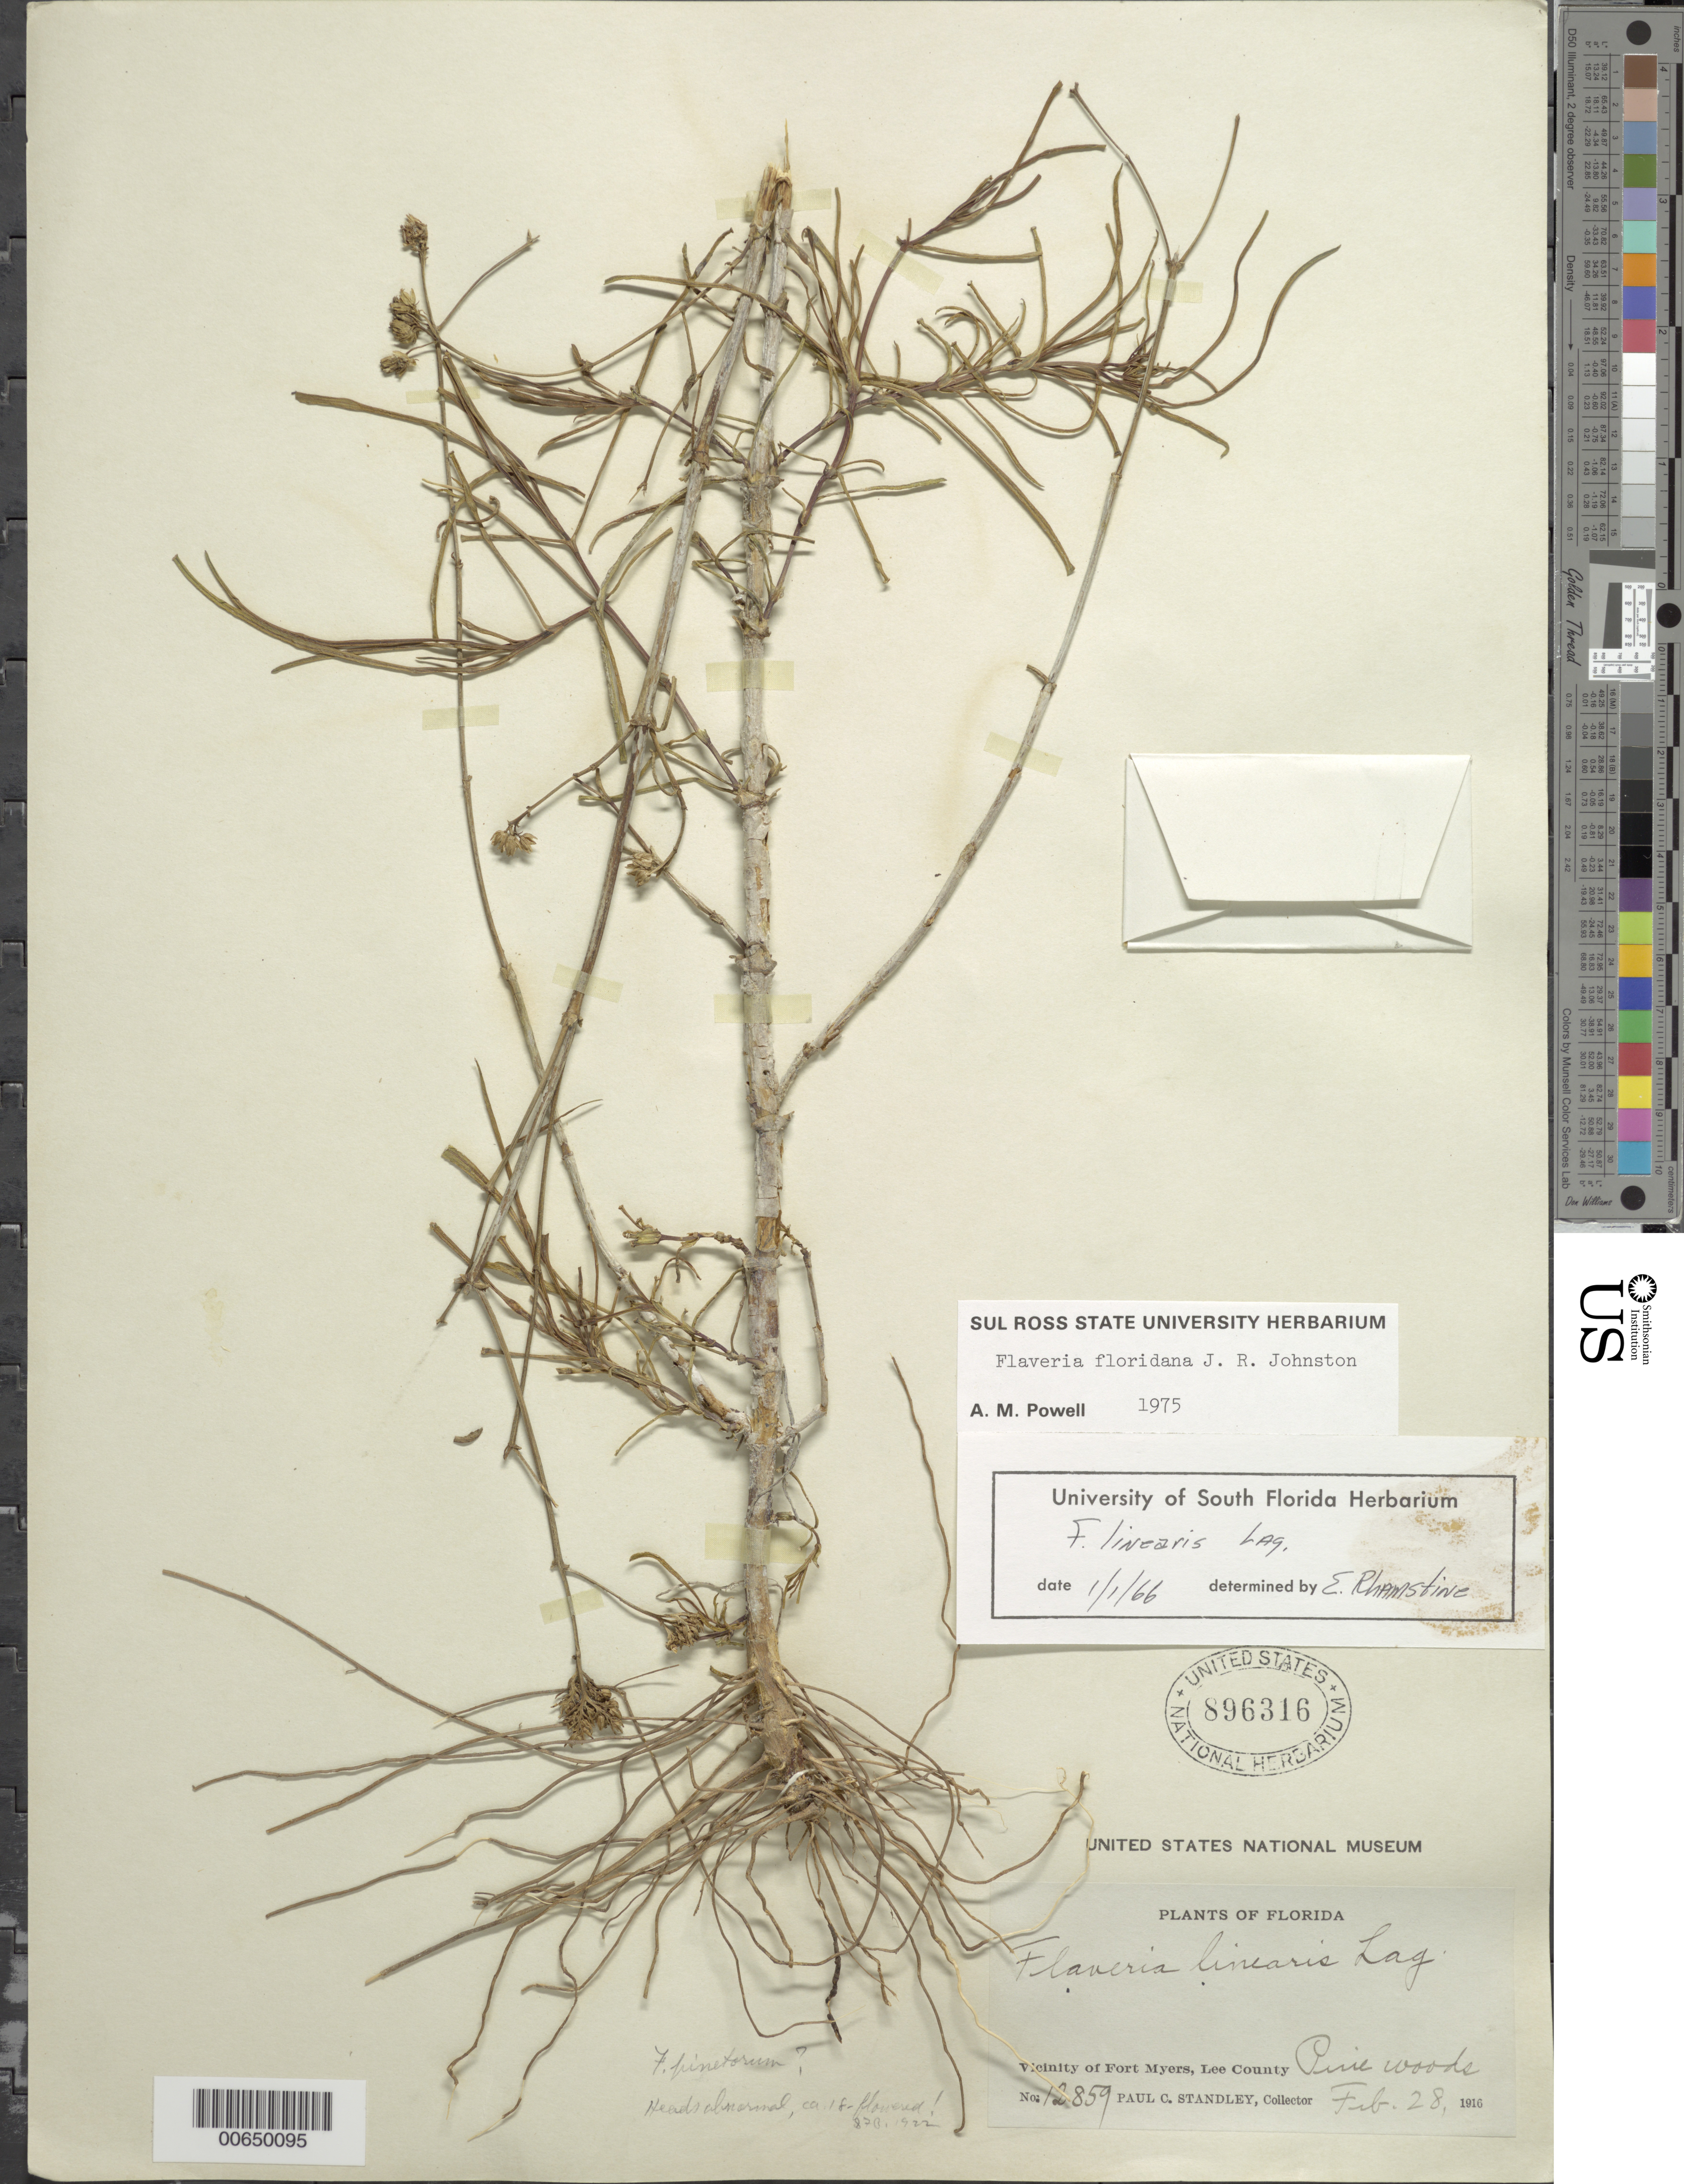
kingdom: Plantae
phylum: Tracheophyta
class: Magnoliopsida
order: Asterales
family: Asteraceae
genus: Flaveria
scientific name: Flaveria floridana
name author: J.R. Johnst.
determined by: Powell, A. M.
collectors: P. C. Standley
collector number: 12859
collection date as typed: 28 Feb 1916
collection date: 1916-02-28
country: United States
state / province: Florida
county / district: Lee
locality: Vicinity of Fort Myers.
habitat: Pine woods.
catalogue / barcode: US 896316